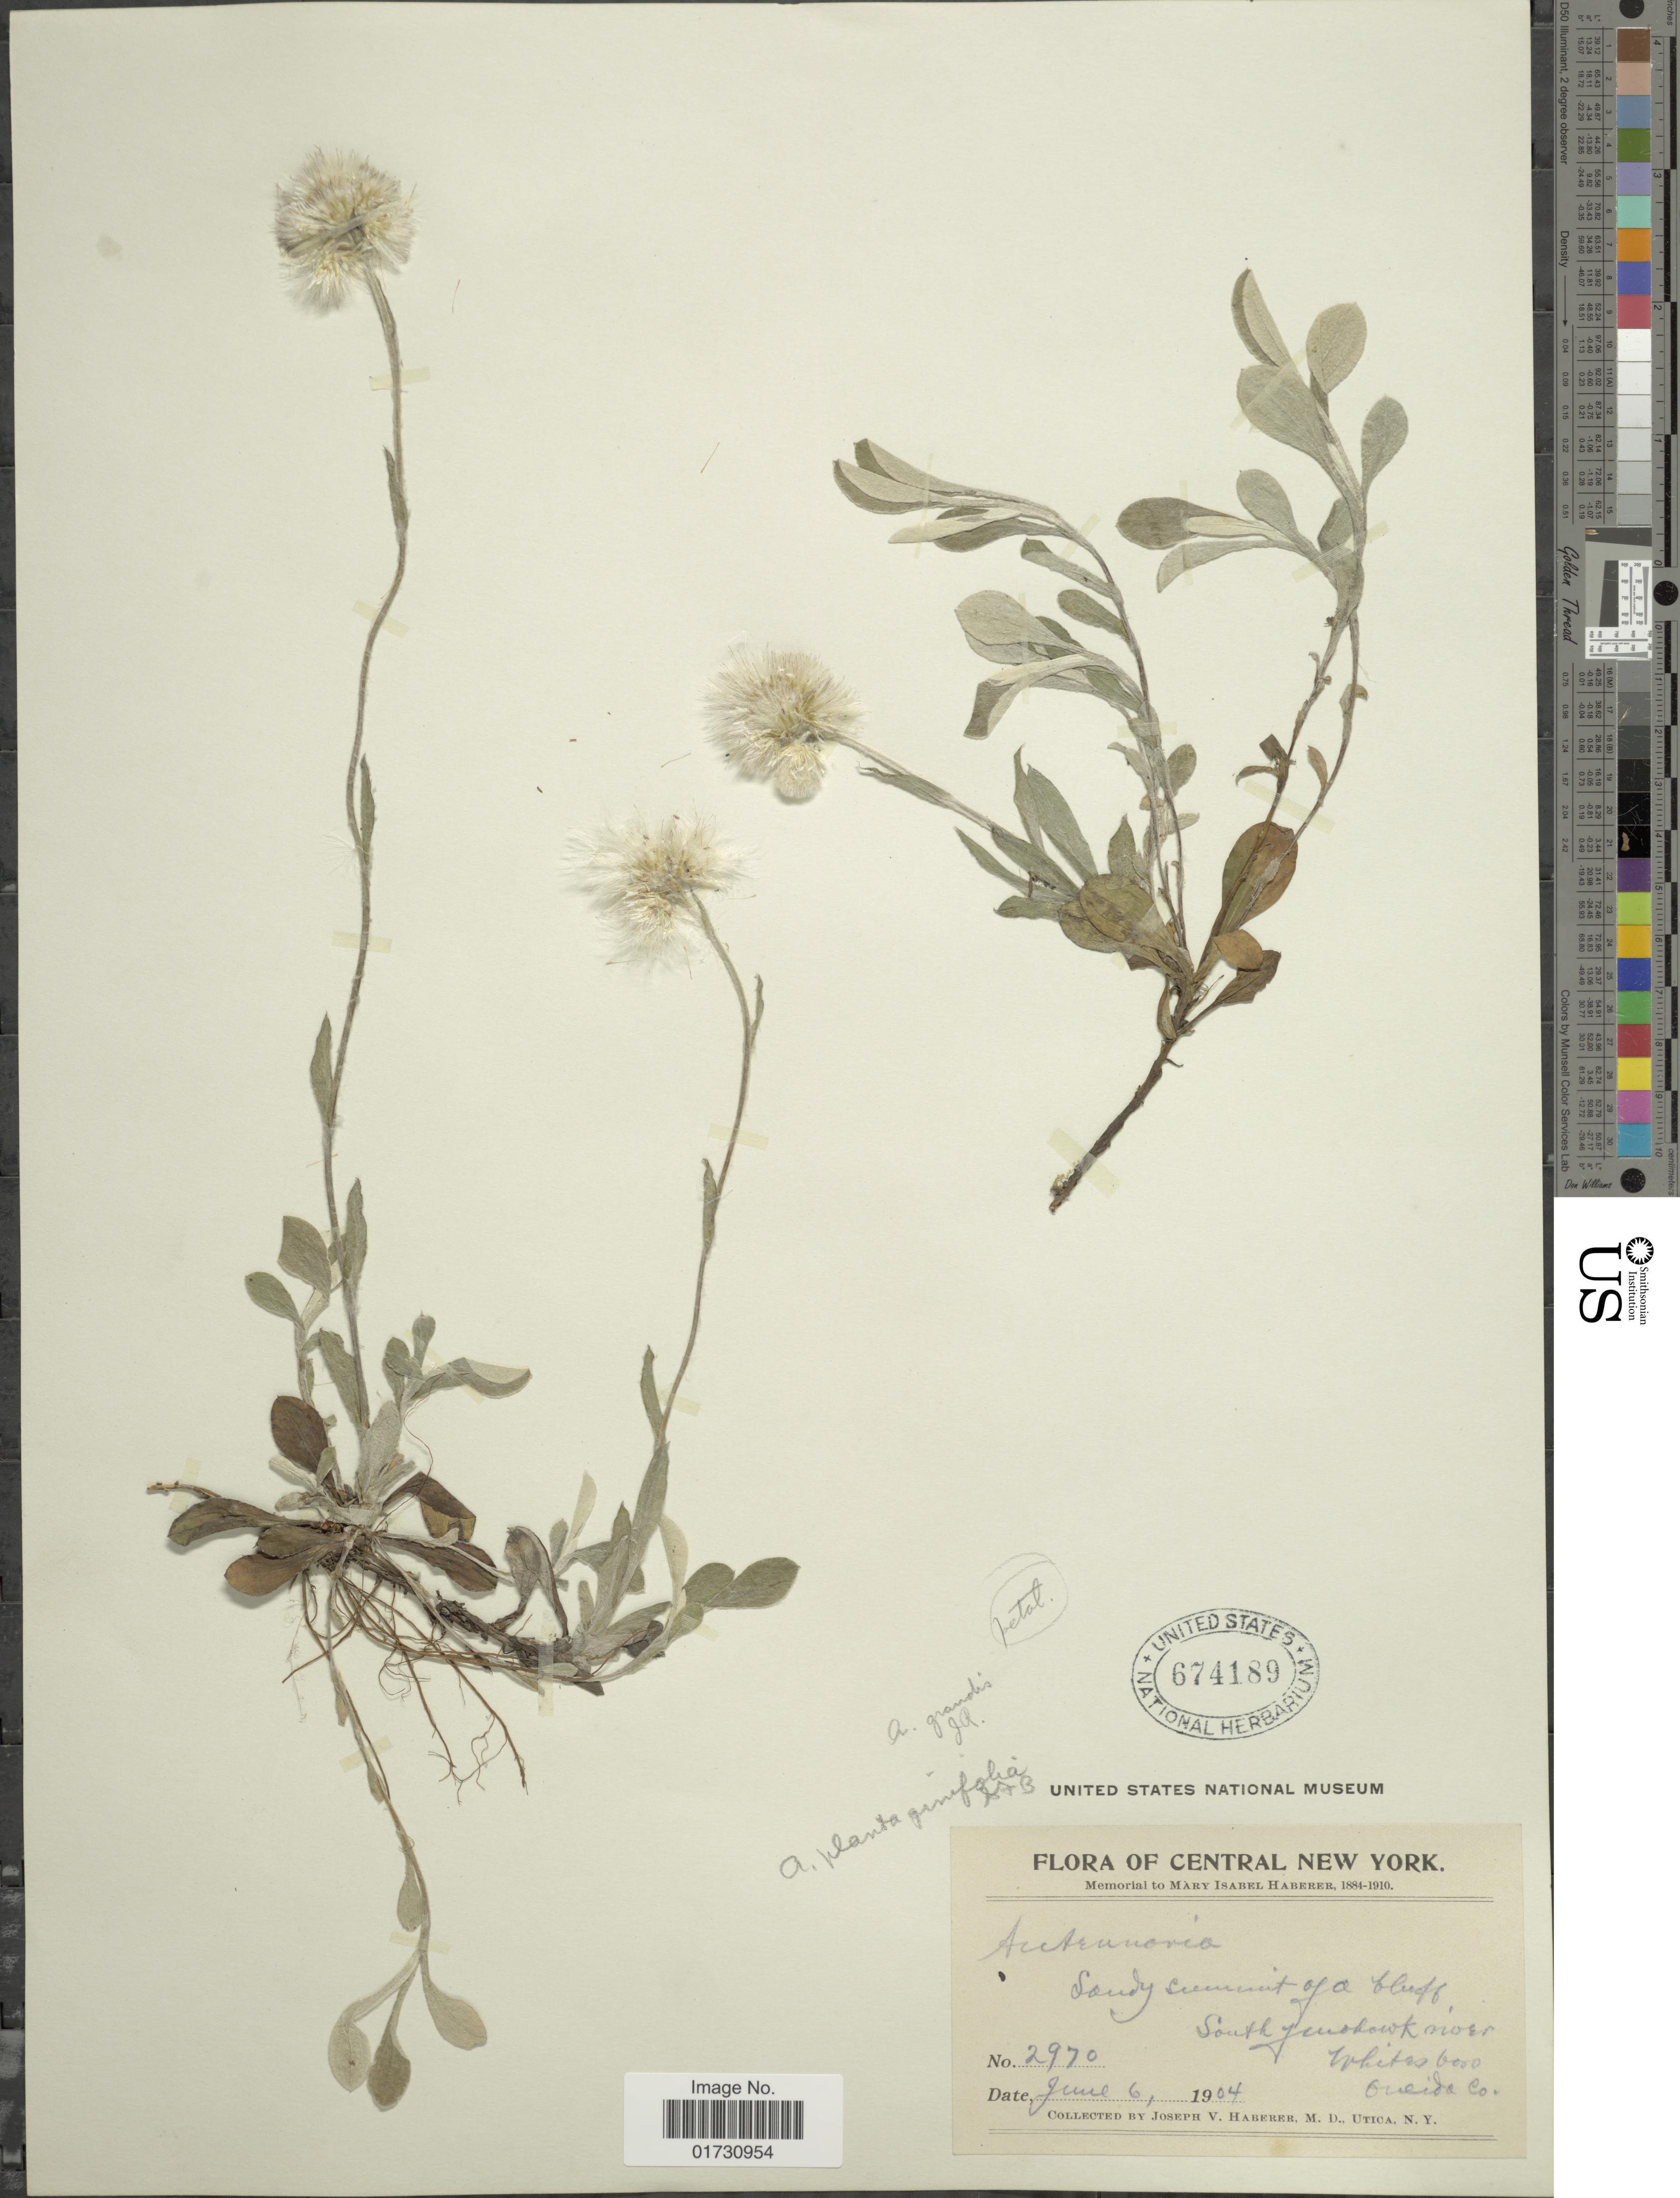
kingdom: Plantae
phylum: Tracheophyta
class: Magnoliopsida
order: Asterales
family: Asteraceae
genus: Antennaria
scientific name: Antennaria grandis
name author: (Fernald) House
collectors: J. V. Haberer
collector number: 2970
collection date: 1904-06-06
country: United States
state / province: New York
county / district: Oneida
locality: Central New York, South Mohawk near Whitesboro, Oneida Co.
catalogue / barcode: US 674189